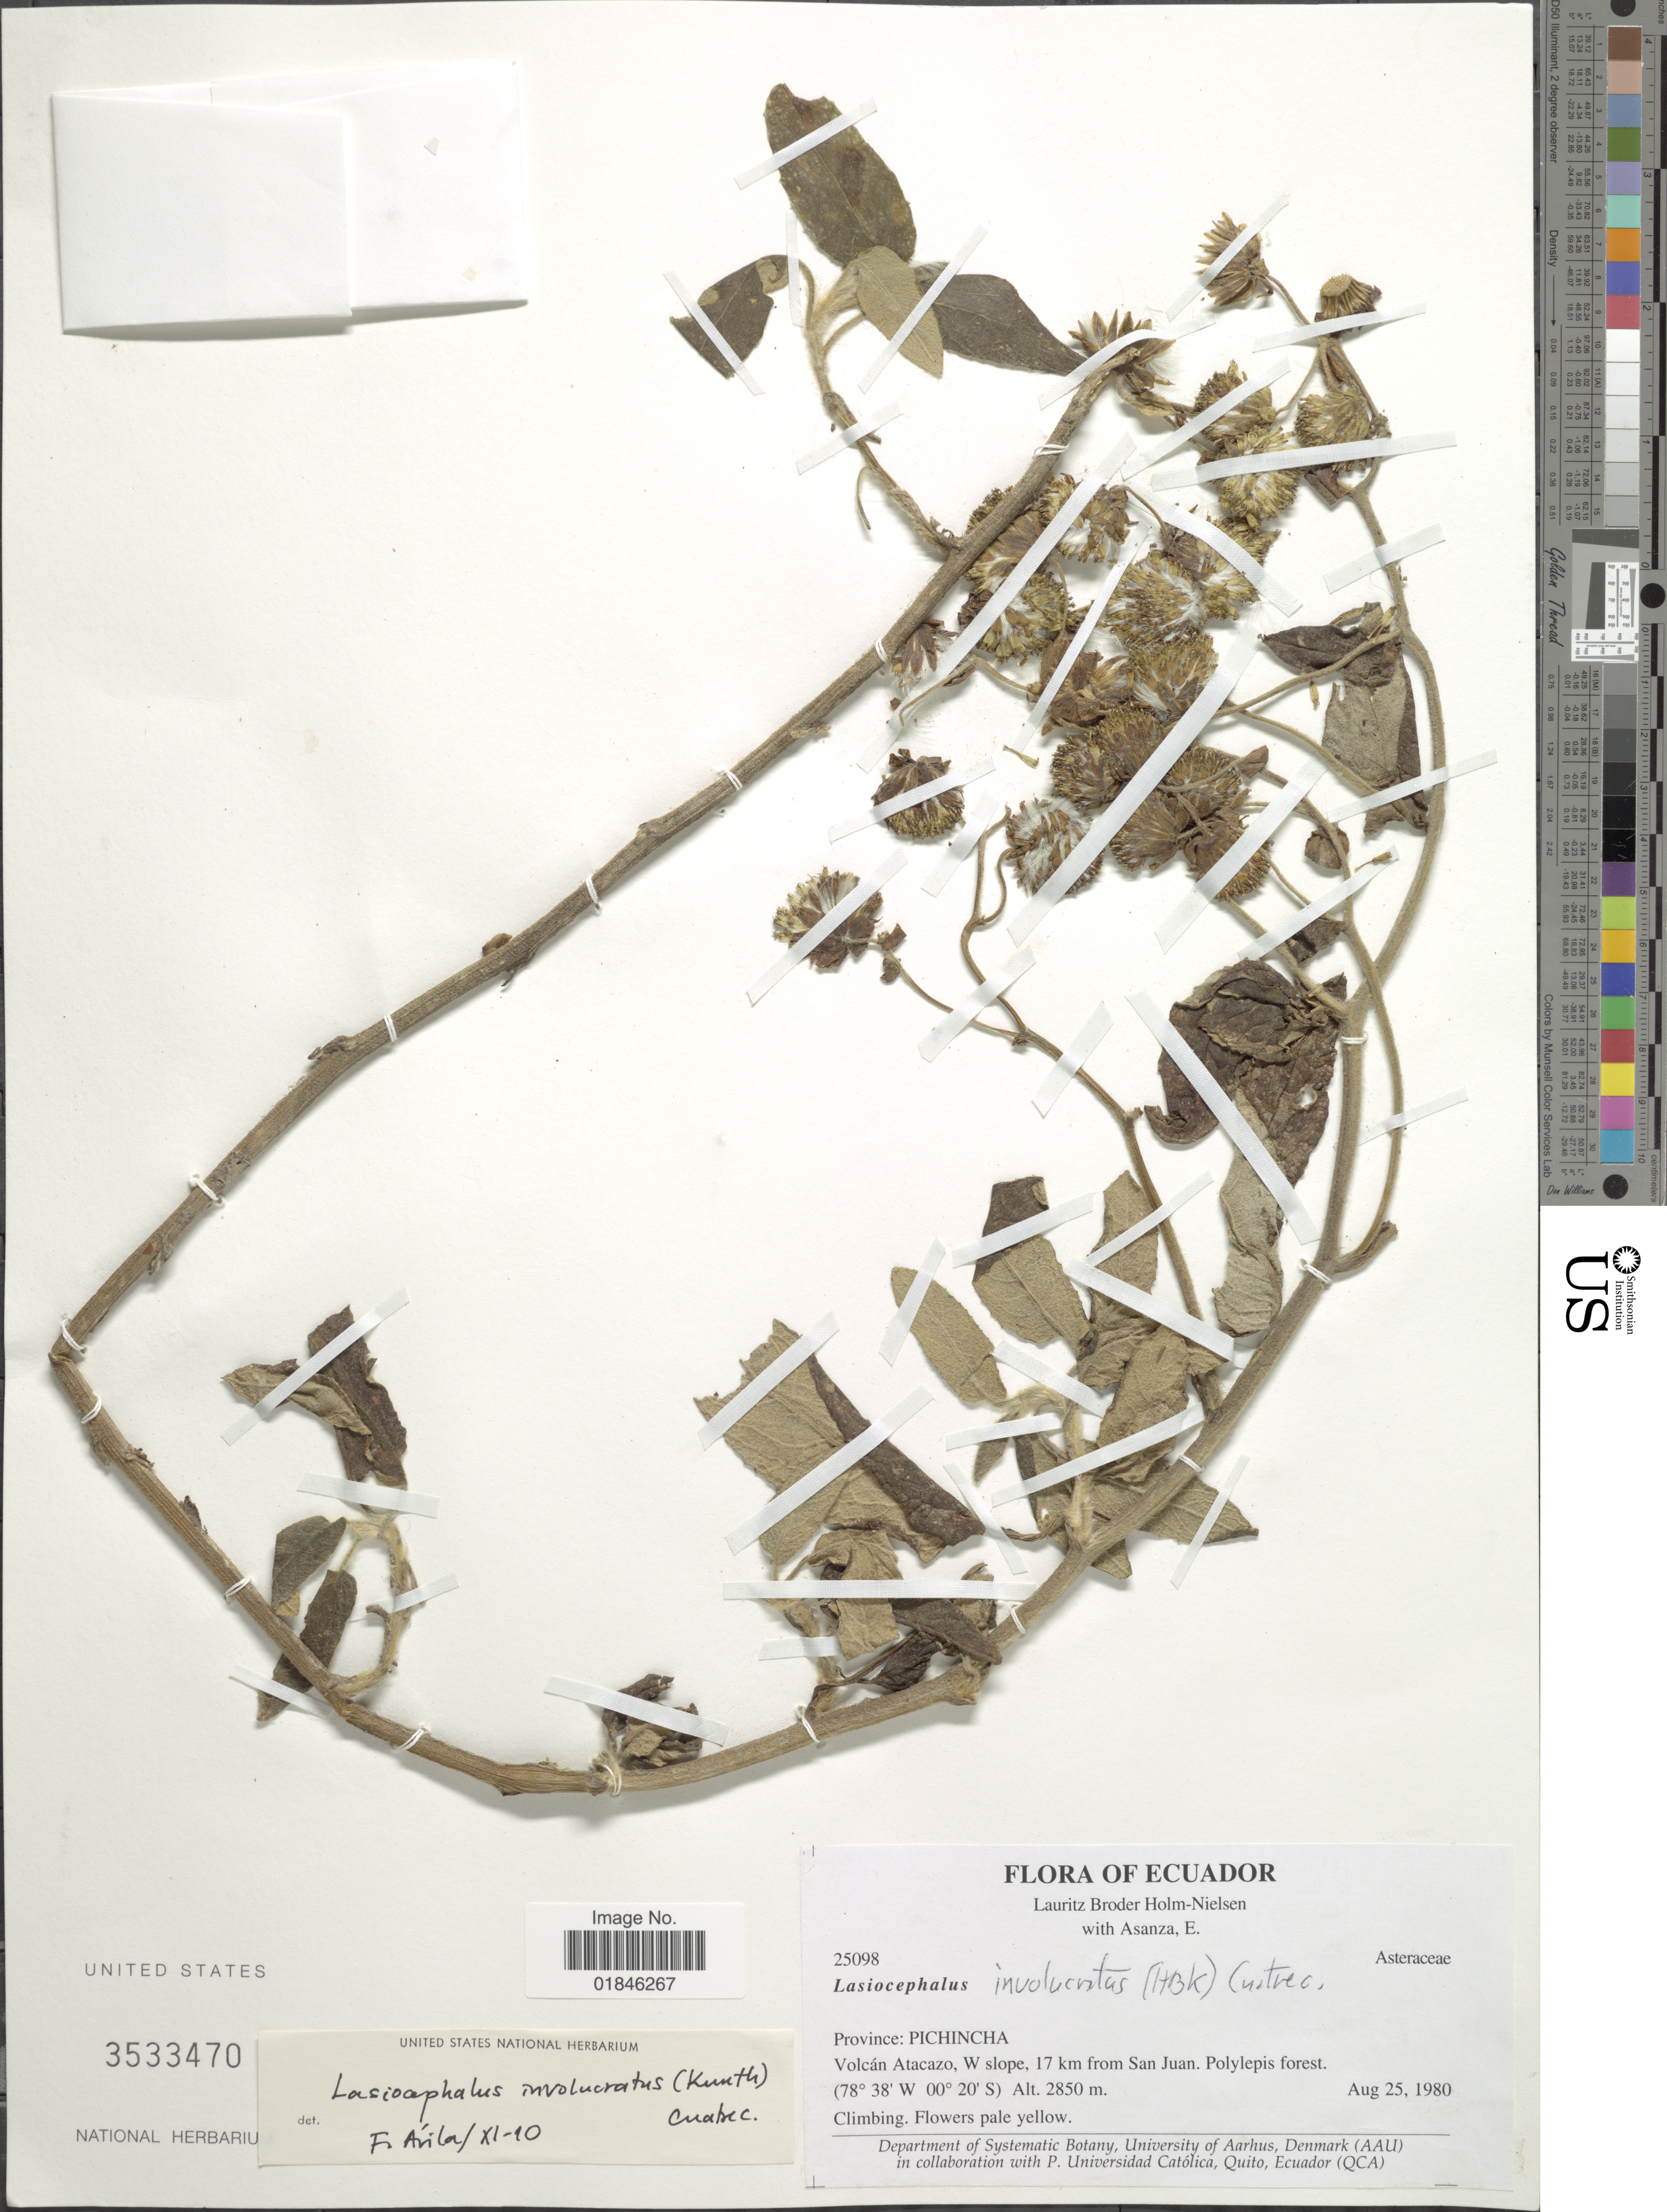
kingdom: Plantae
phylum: Tracheophyta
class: Magnoliopsida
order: Asterales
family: Asteraceae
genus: Senecio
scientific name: Senecio involucratus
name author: (Kunth) DC.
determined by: Salomon, Luciana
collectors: L. B. Holm-Nielsen & E. Asanza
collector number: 25098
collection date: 1980-08-25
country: Ecuador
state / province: Pichincha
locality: Province: Pichincha. Volcán Atacazo, W slope, 17 km from San Juan.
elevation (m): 2850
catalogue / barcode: US 3533470